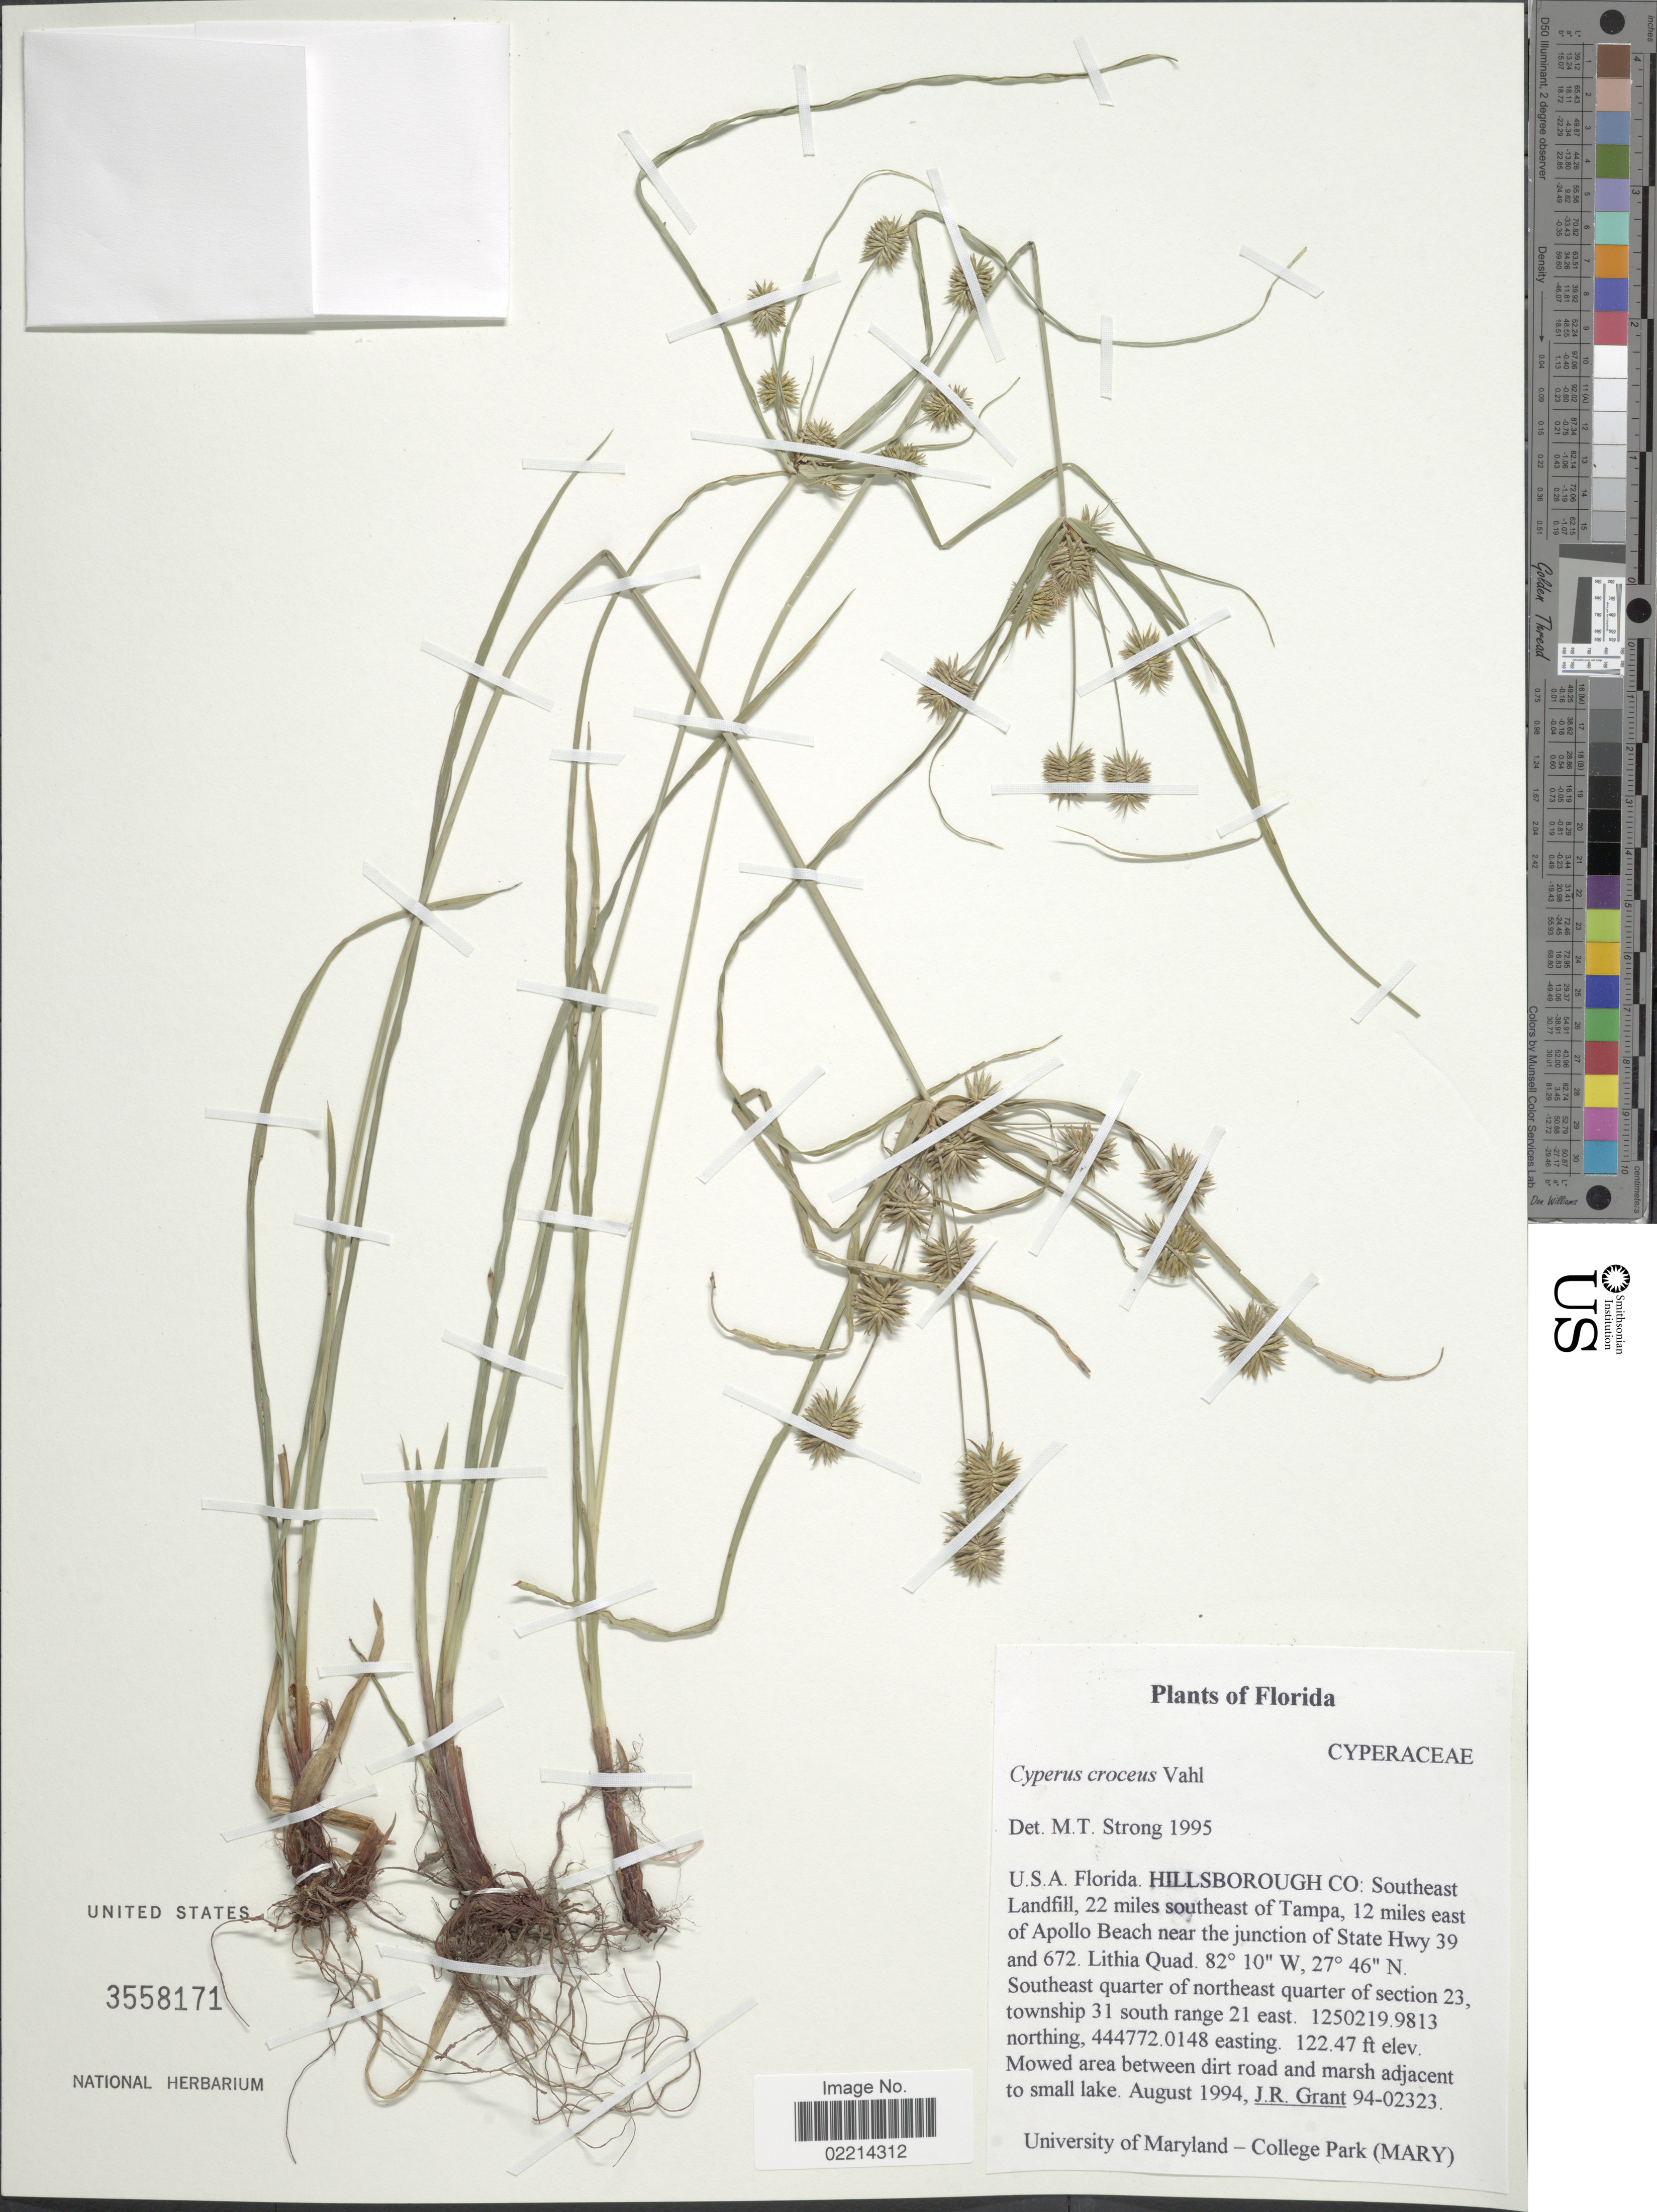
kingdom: Plantae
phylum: Tracheophyta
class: Liliopsida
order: Poales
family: Cyperaceae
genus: Cyperus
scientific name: Cyperus croceus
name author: Vahl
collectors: J. Grant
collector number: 94-02323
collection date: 1994-08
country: United States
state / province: Florida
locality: Hillsborough Co: Southeast Landfill, 22 miles southeast of Tampa, 12 milee east of Apollo Beach near the junction of State Hwy 39 and 672. Lithia Quad. Southeast quarter of northeast quarter of section 23, township 31 south range 21 east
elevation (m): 3733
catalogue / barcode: US 3558171